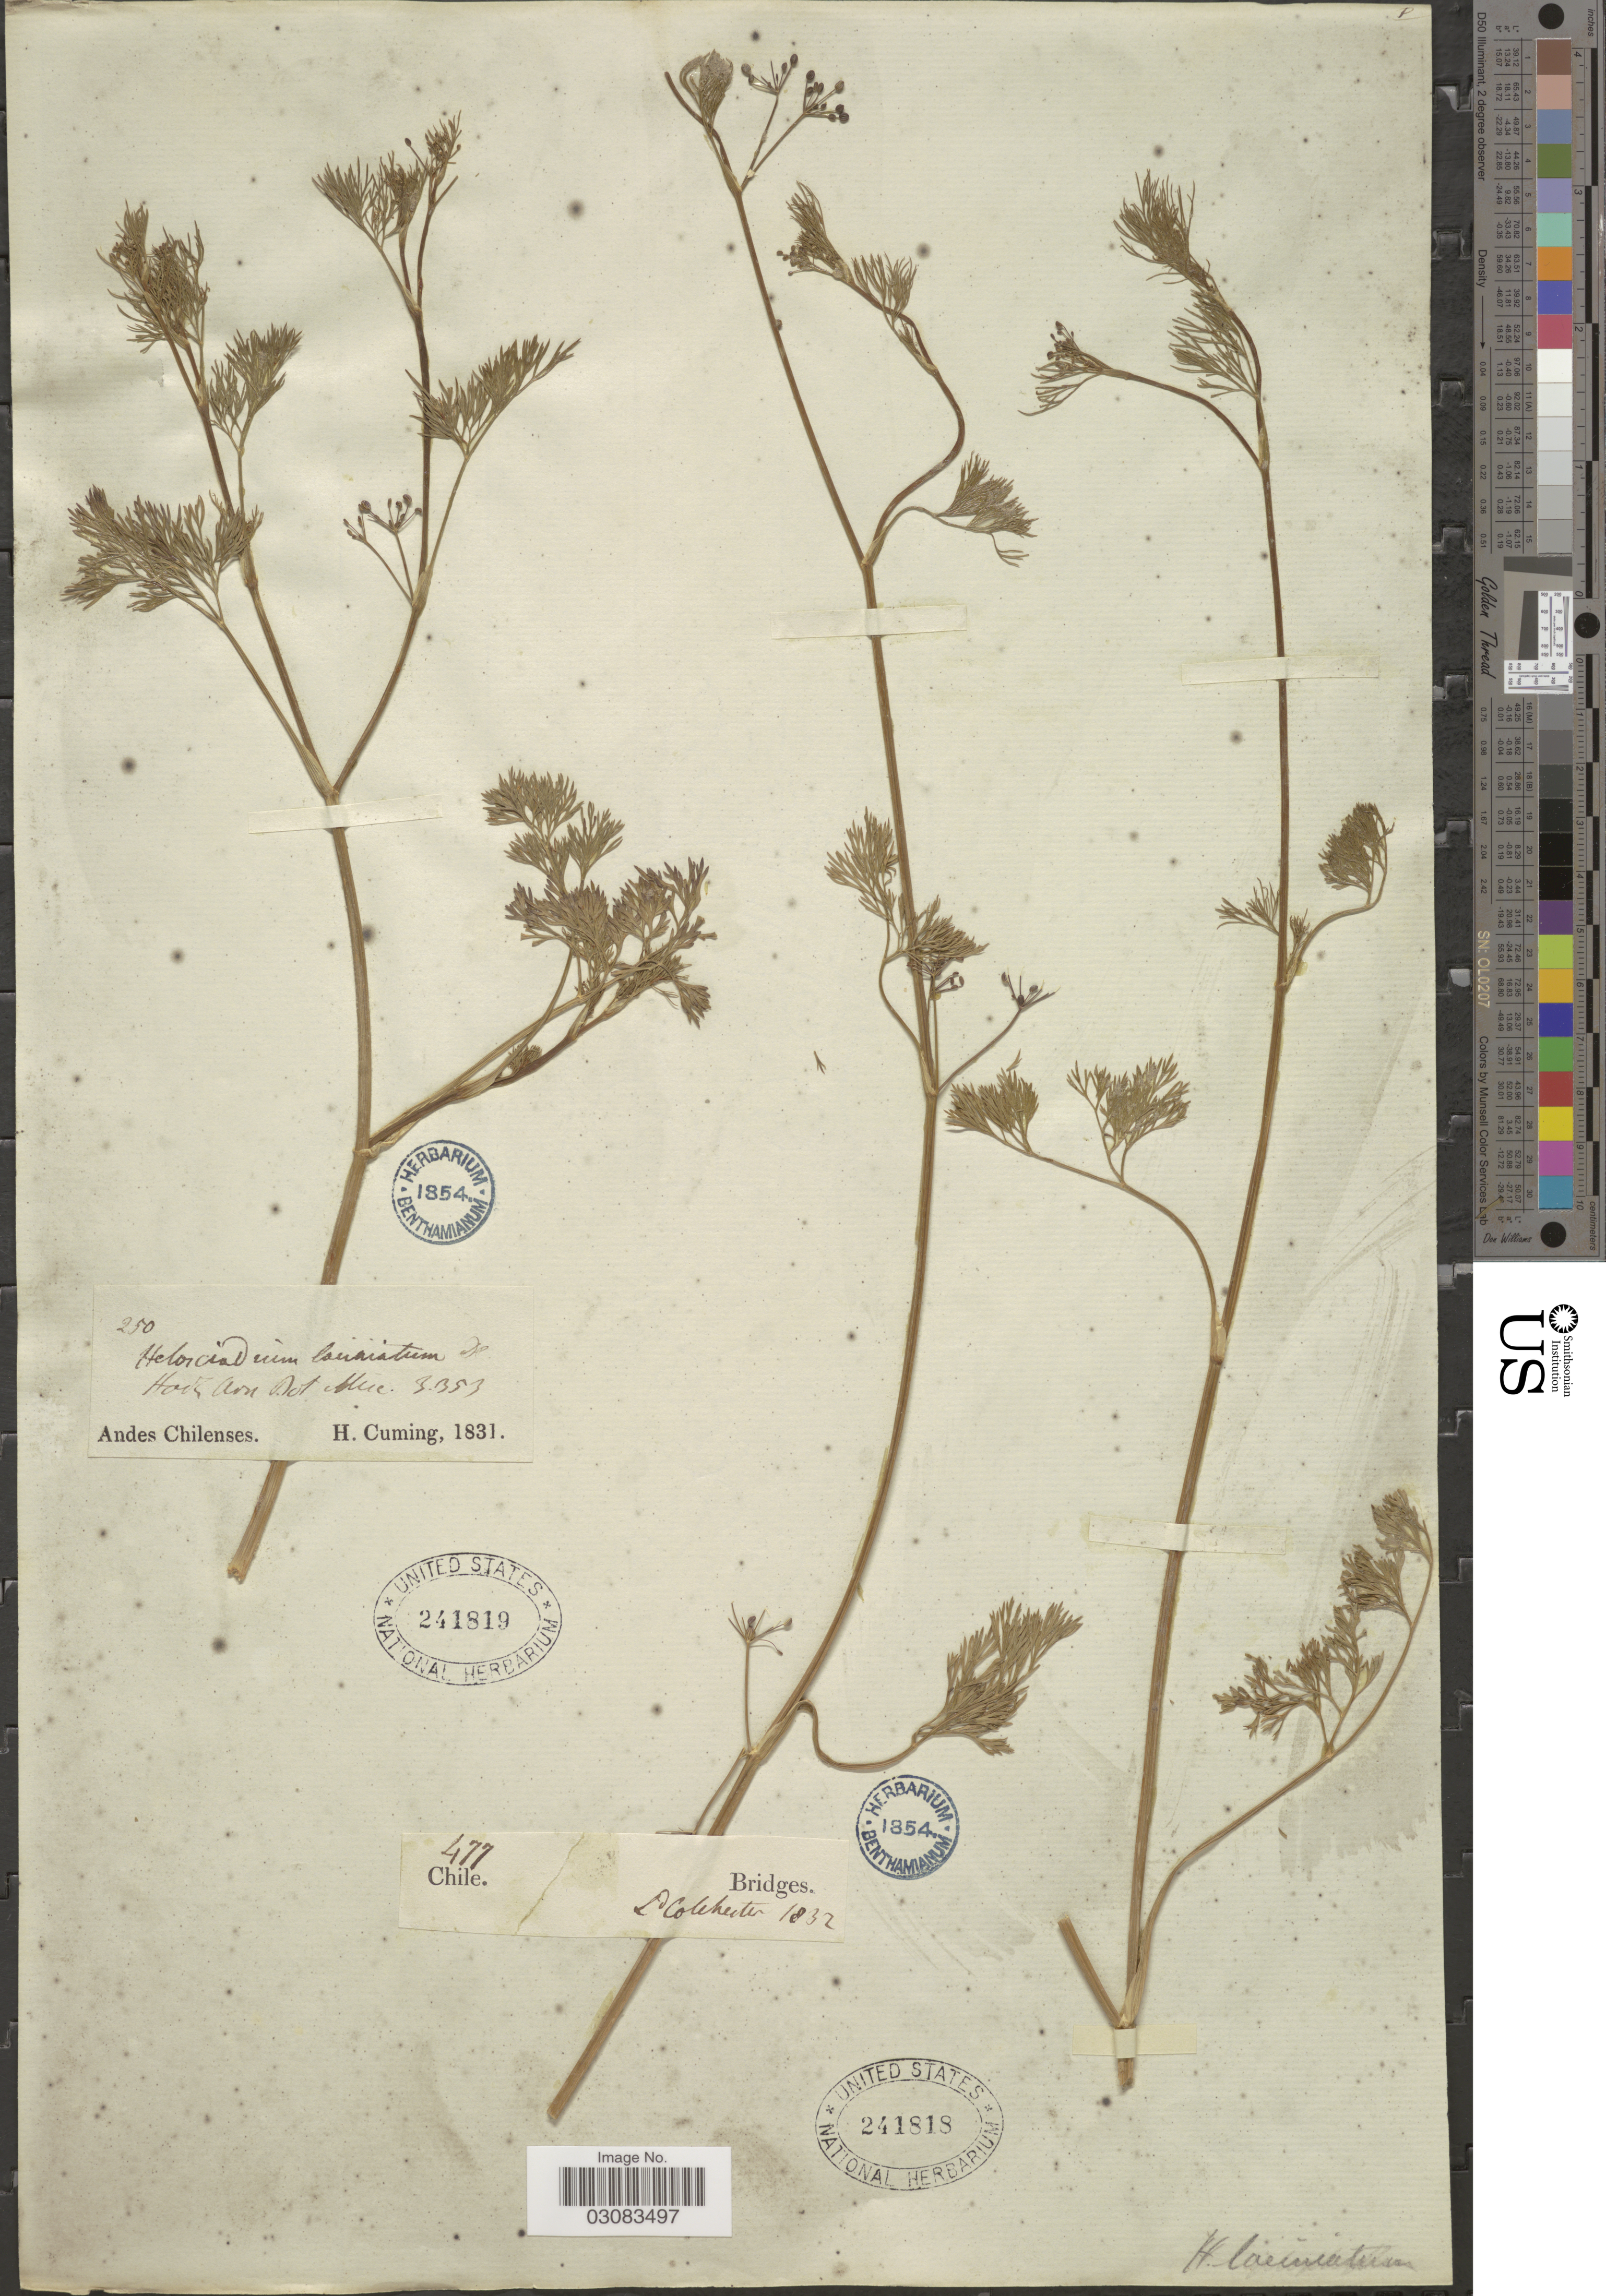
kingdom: Plantae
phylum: Tracheophyta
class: Magnoliopsida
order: Apiales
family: Apiaceae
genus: Cyclospermum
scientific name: Cyclospermum leptophyllum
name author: (Pers.) Sprague ex Britton & P. Wilson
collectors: H. Cuming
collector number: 250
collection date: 1831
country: Chile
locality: Andes Chilenses.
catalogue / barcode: US 241819